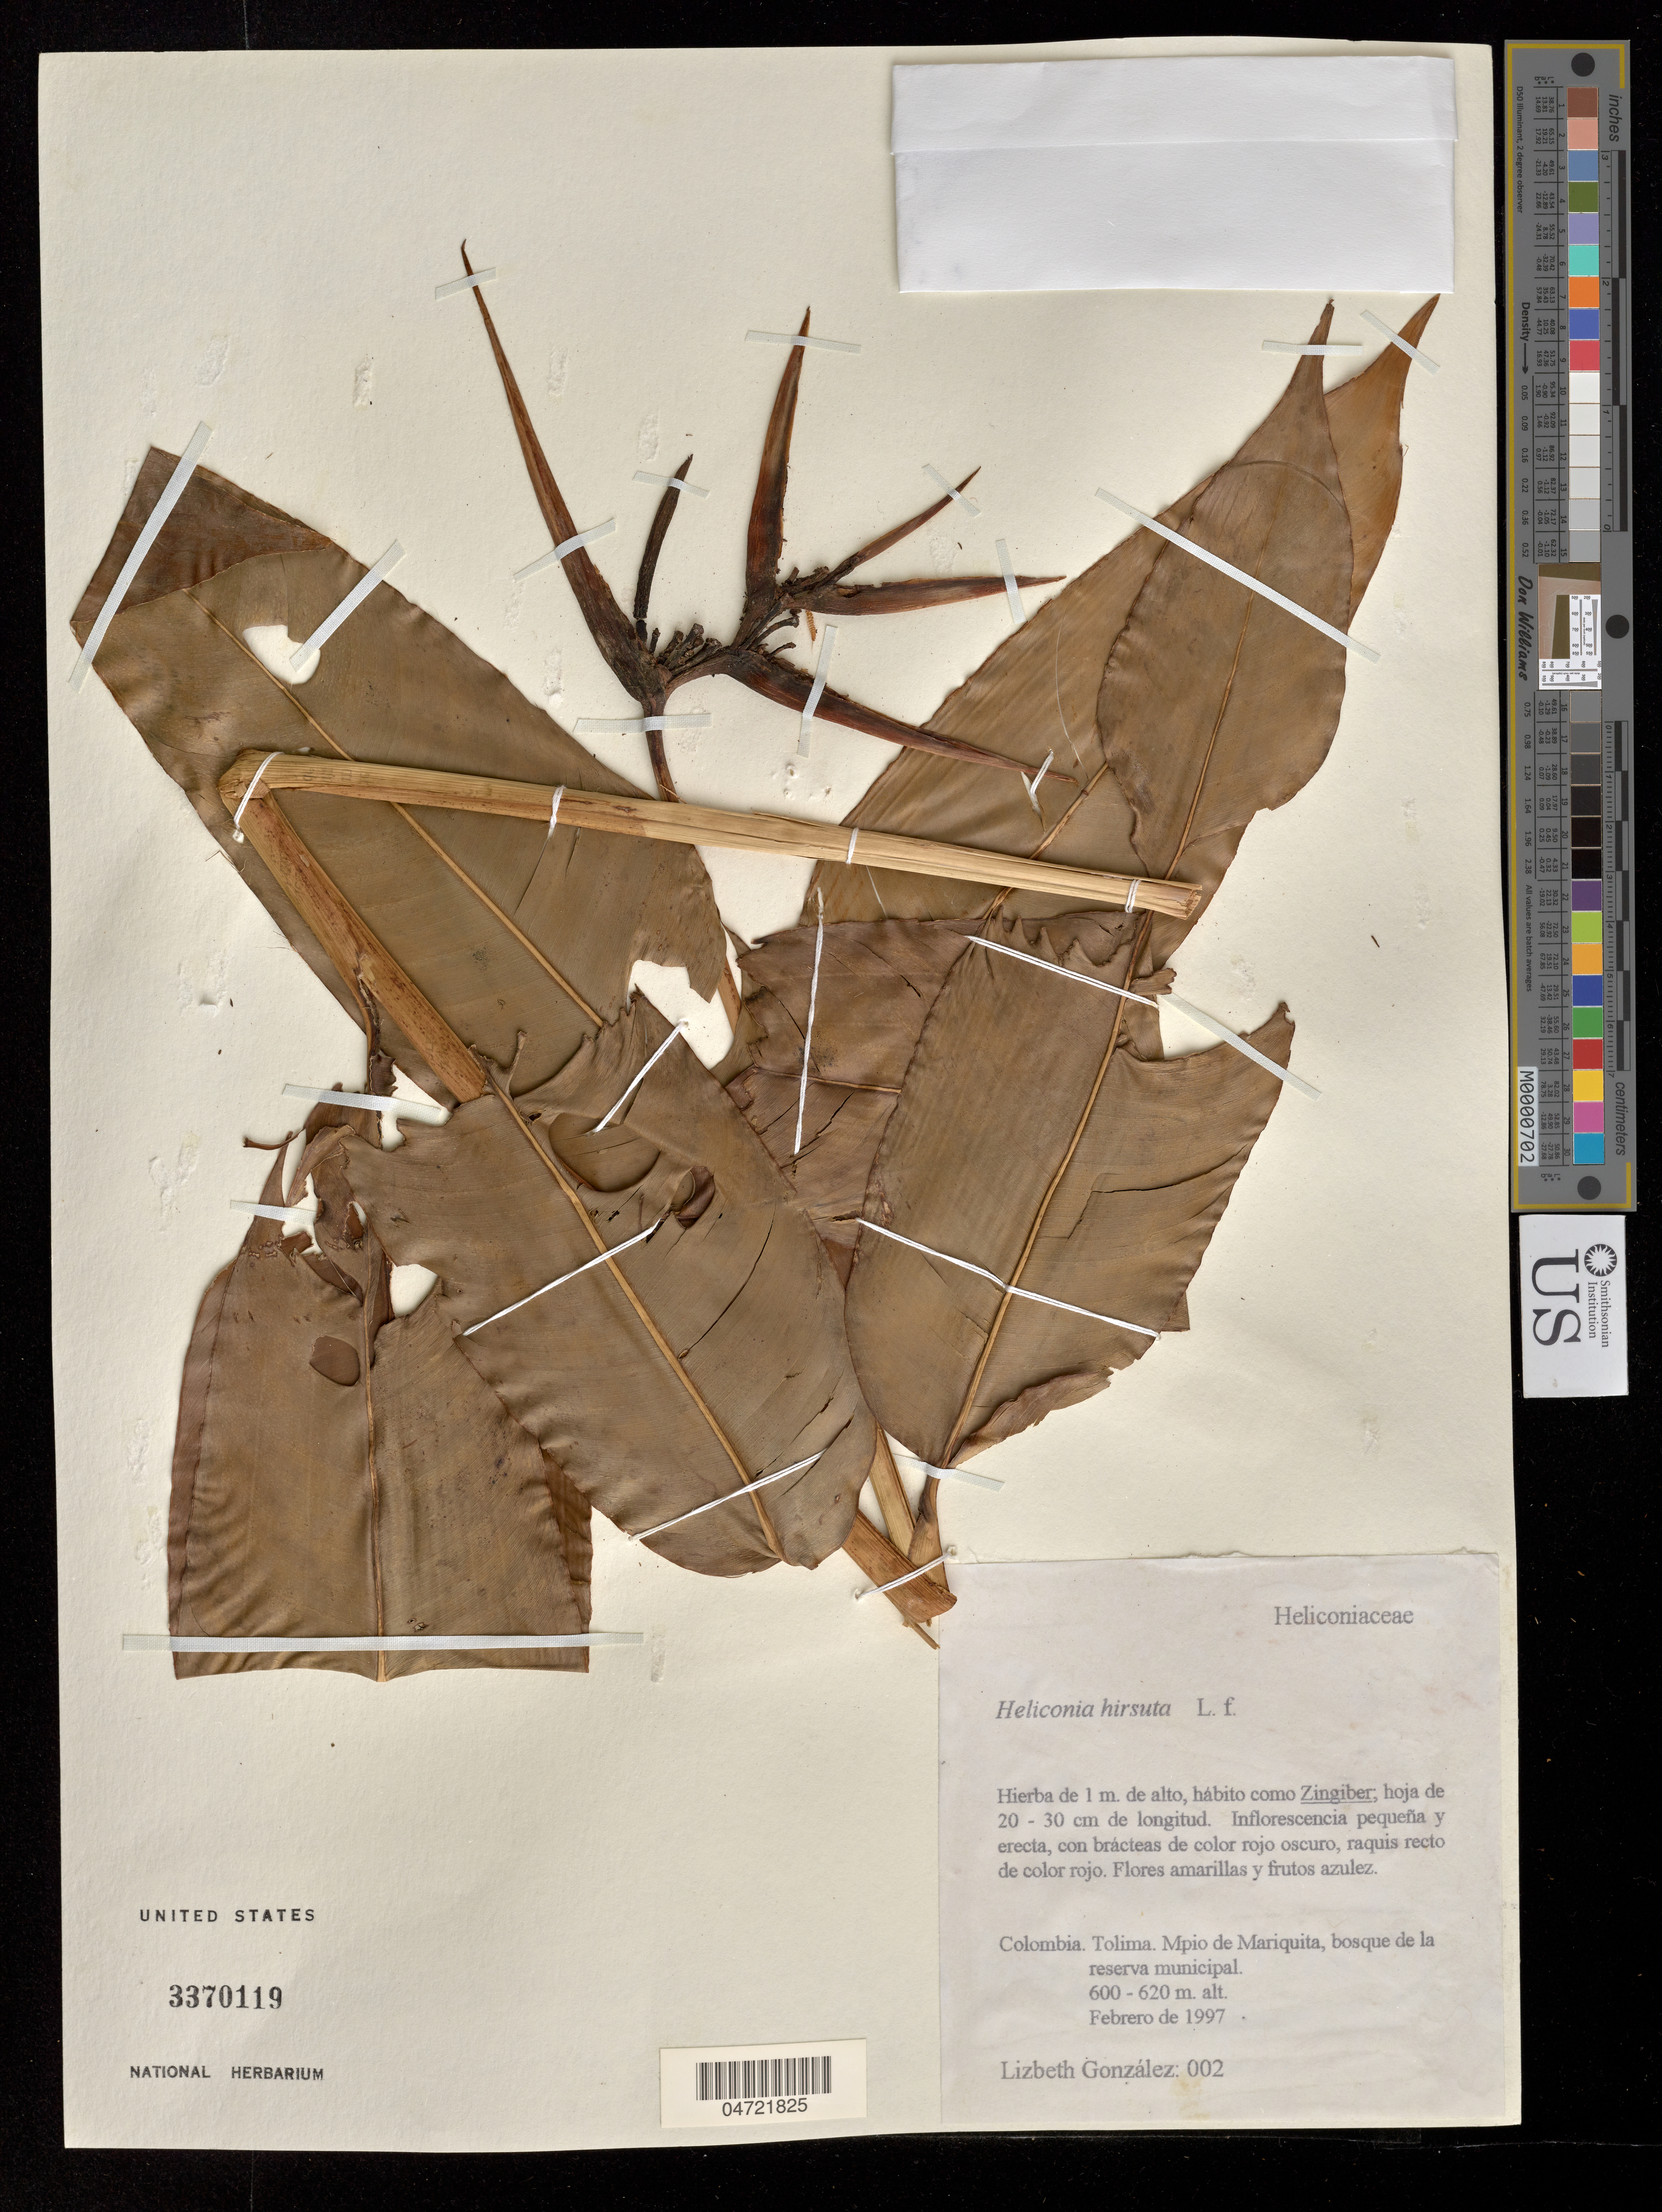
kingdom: Plantae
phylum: Tracheophyta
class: Liliopsida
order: Zingiberales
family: Heliconiaceae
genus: Heliconia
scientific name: Heliconia hirsuta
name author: L. f.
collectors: L. González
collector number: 2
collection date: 1997-02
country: Colombia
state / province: Tolima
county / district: Mariquita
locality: Reserva Municipal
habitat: Bosque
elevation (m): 189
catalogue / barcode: US 3370119